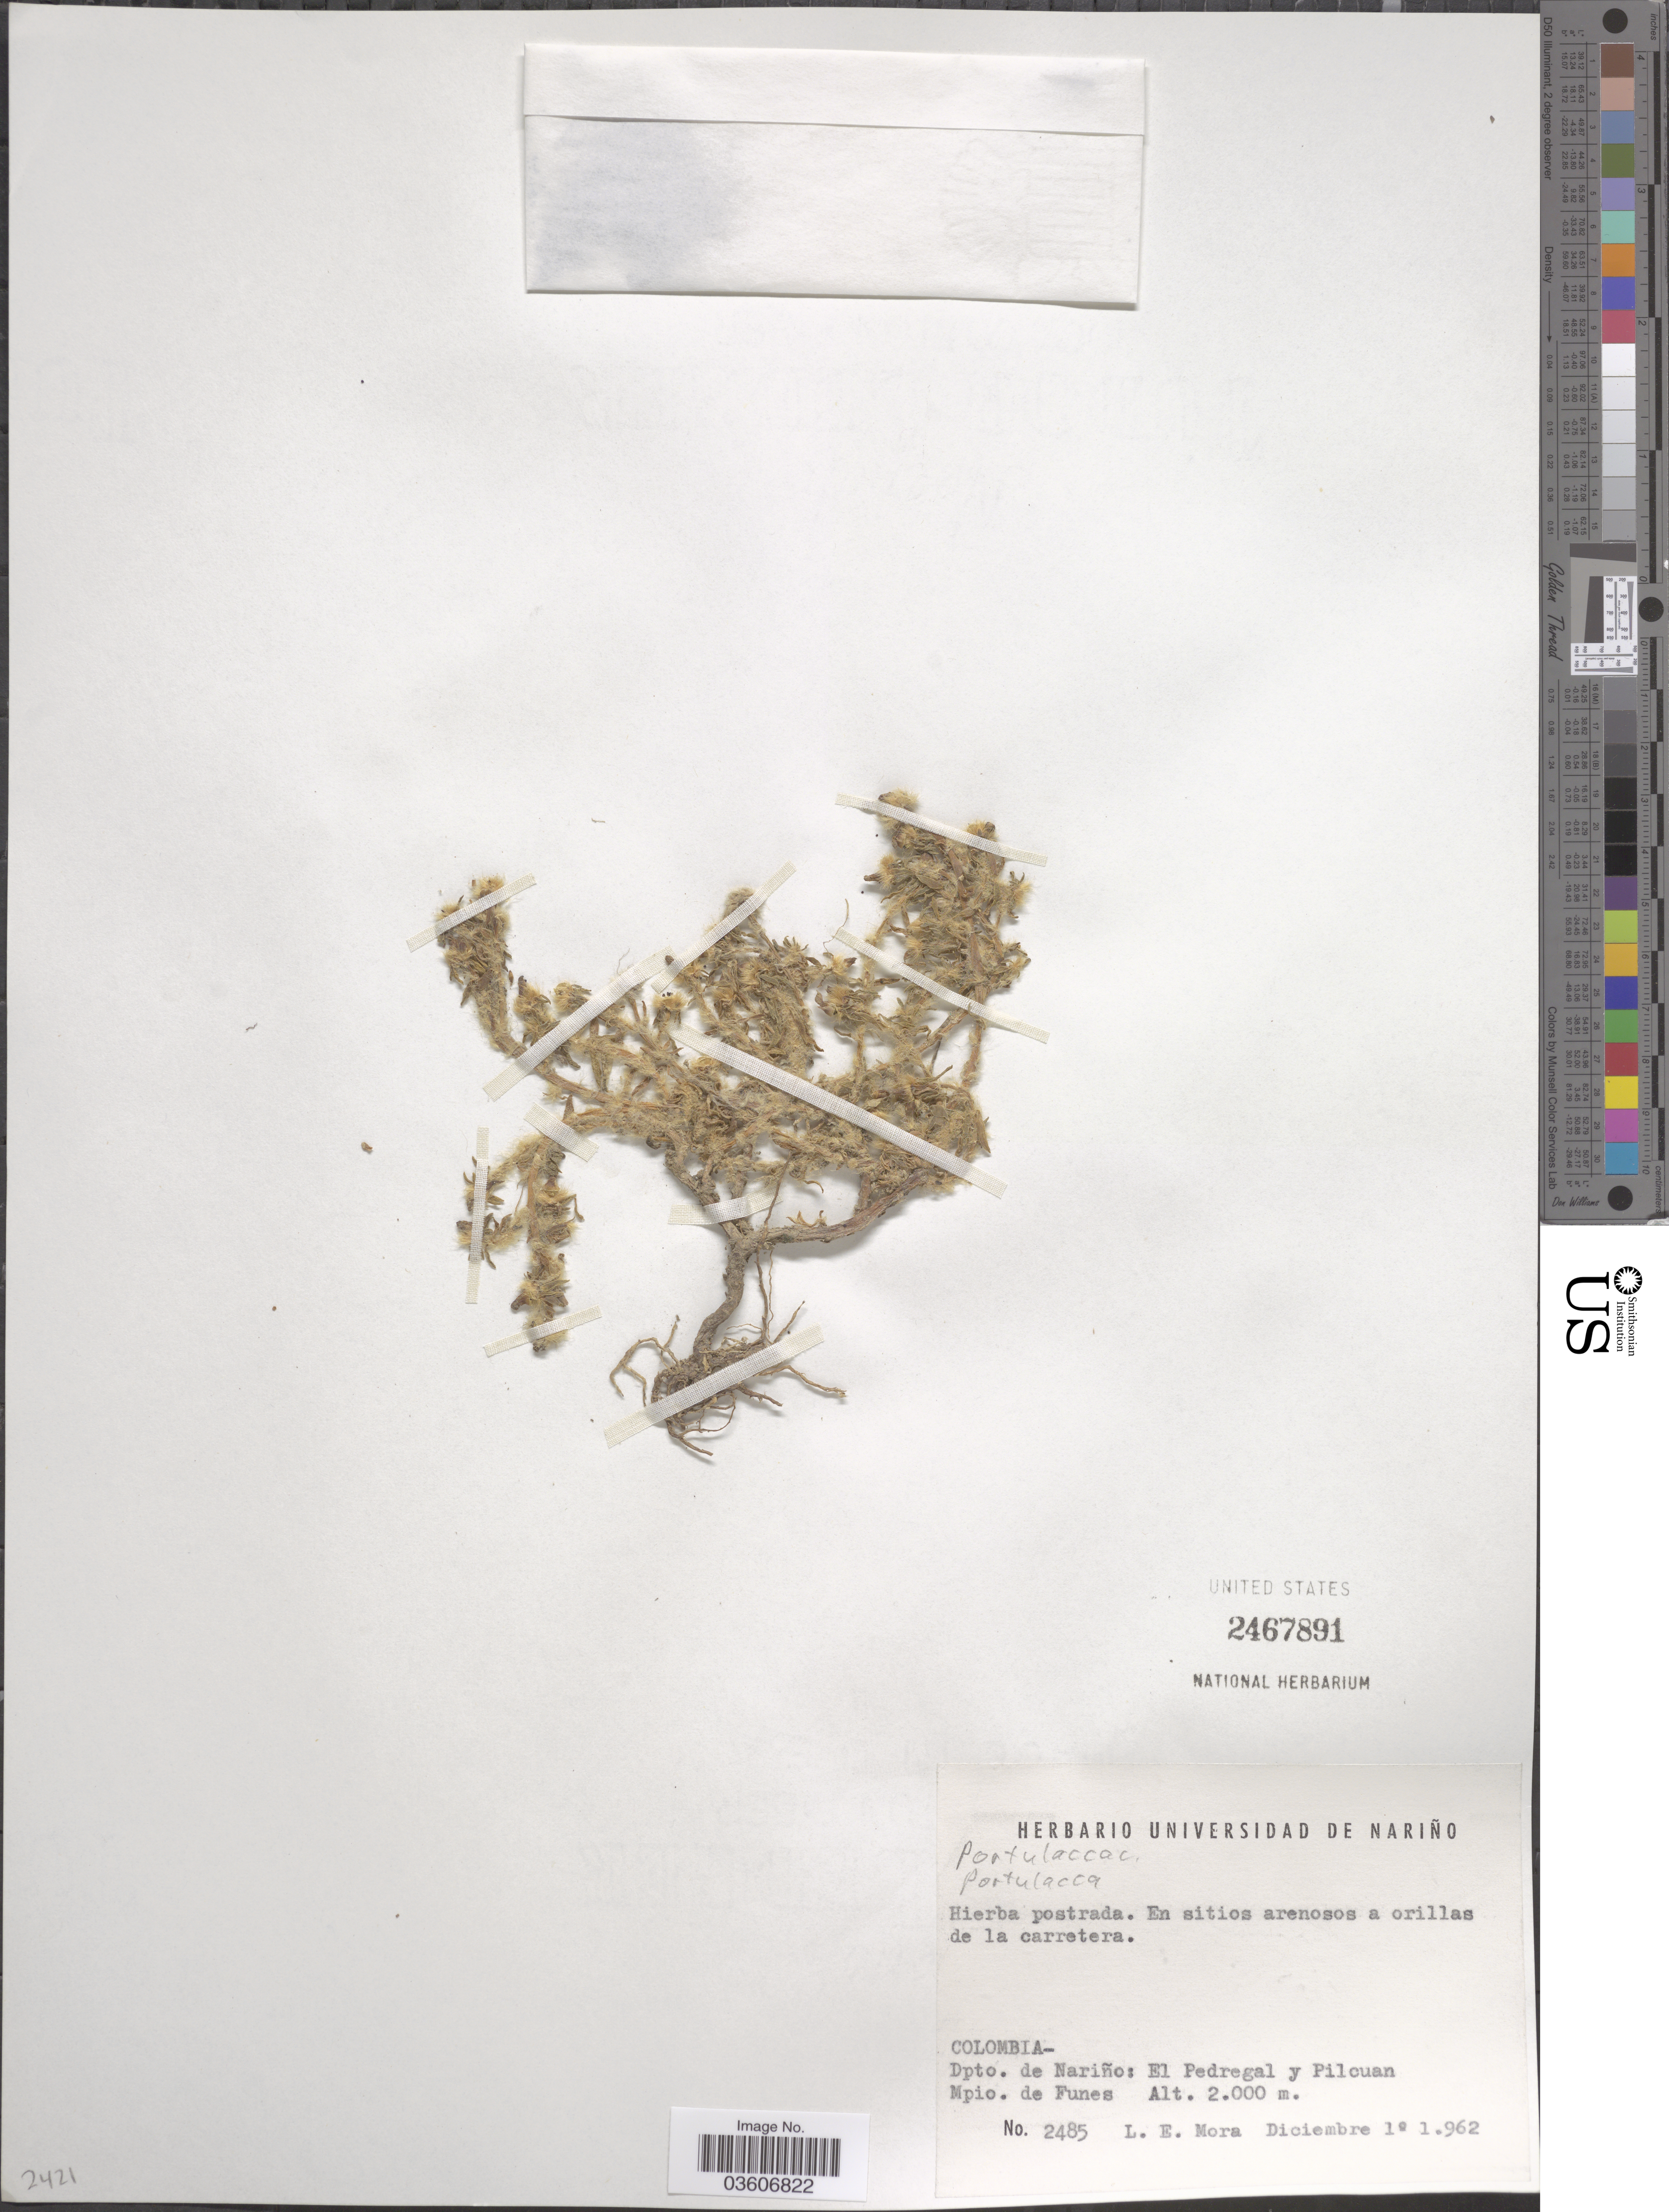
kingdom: Plantae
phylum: Tracheophyta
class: Magnoliopsida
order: Caryophyllales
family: Portulacaceae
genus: Portulaca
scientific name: Portulaca sp.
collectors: L. Mora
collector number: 2485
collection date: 1962-12-01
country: Colombia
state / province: Nariño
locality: Dpto. de Nariño: El Pedregal y Pilcuan. Mpio. de Funes.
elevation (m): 2000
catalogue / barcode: US 2467891